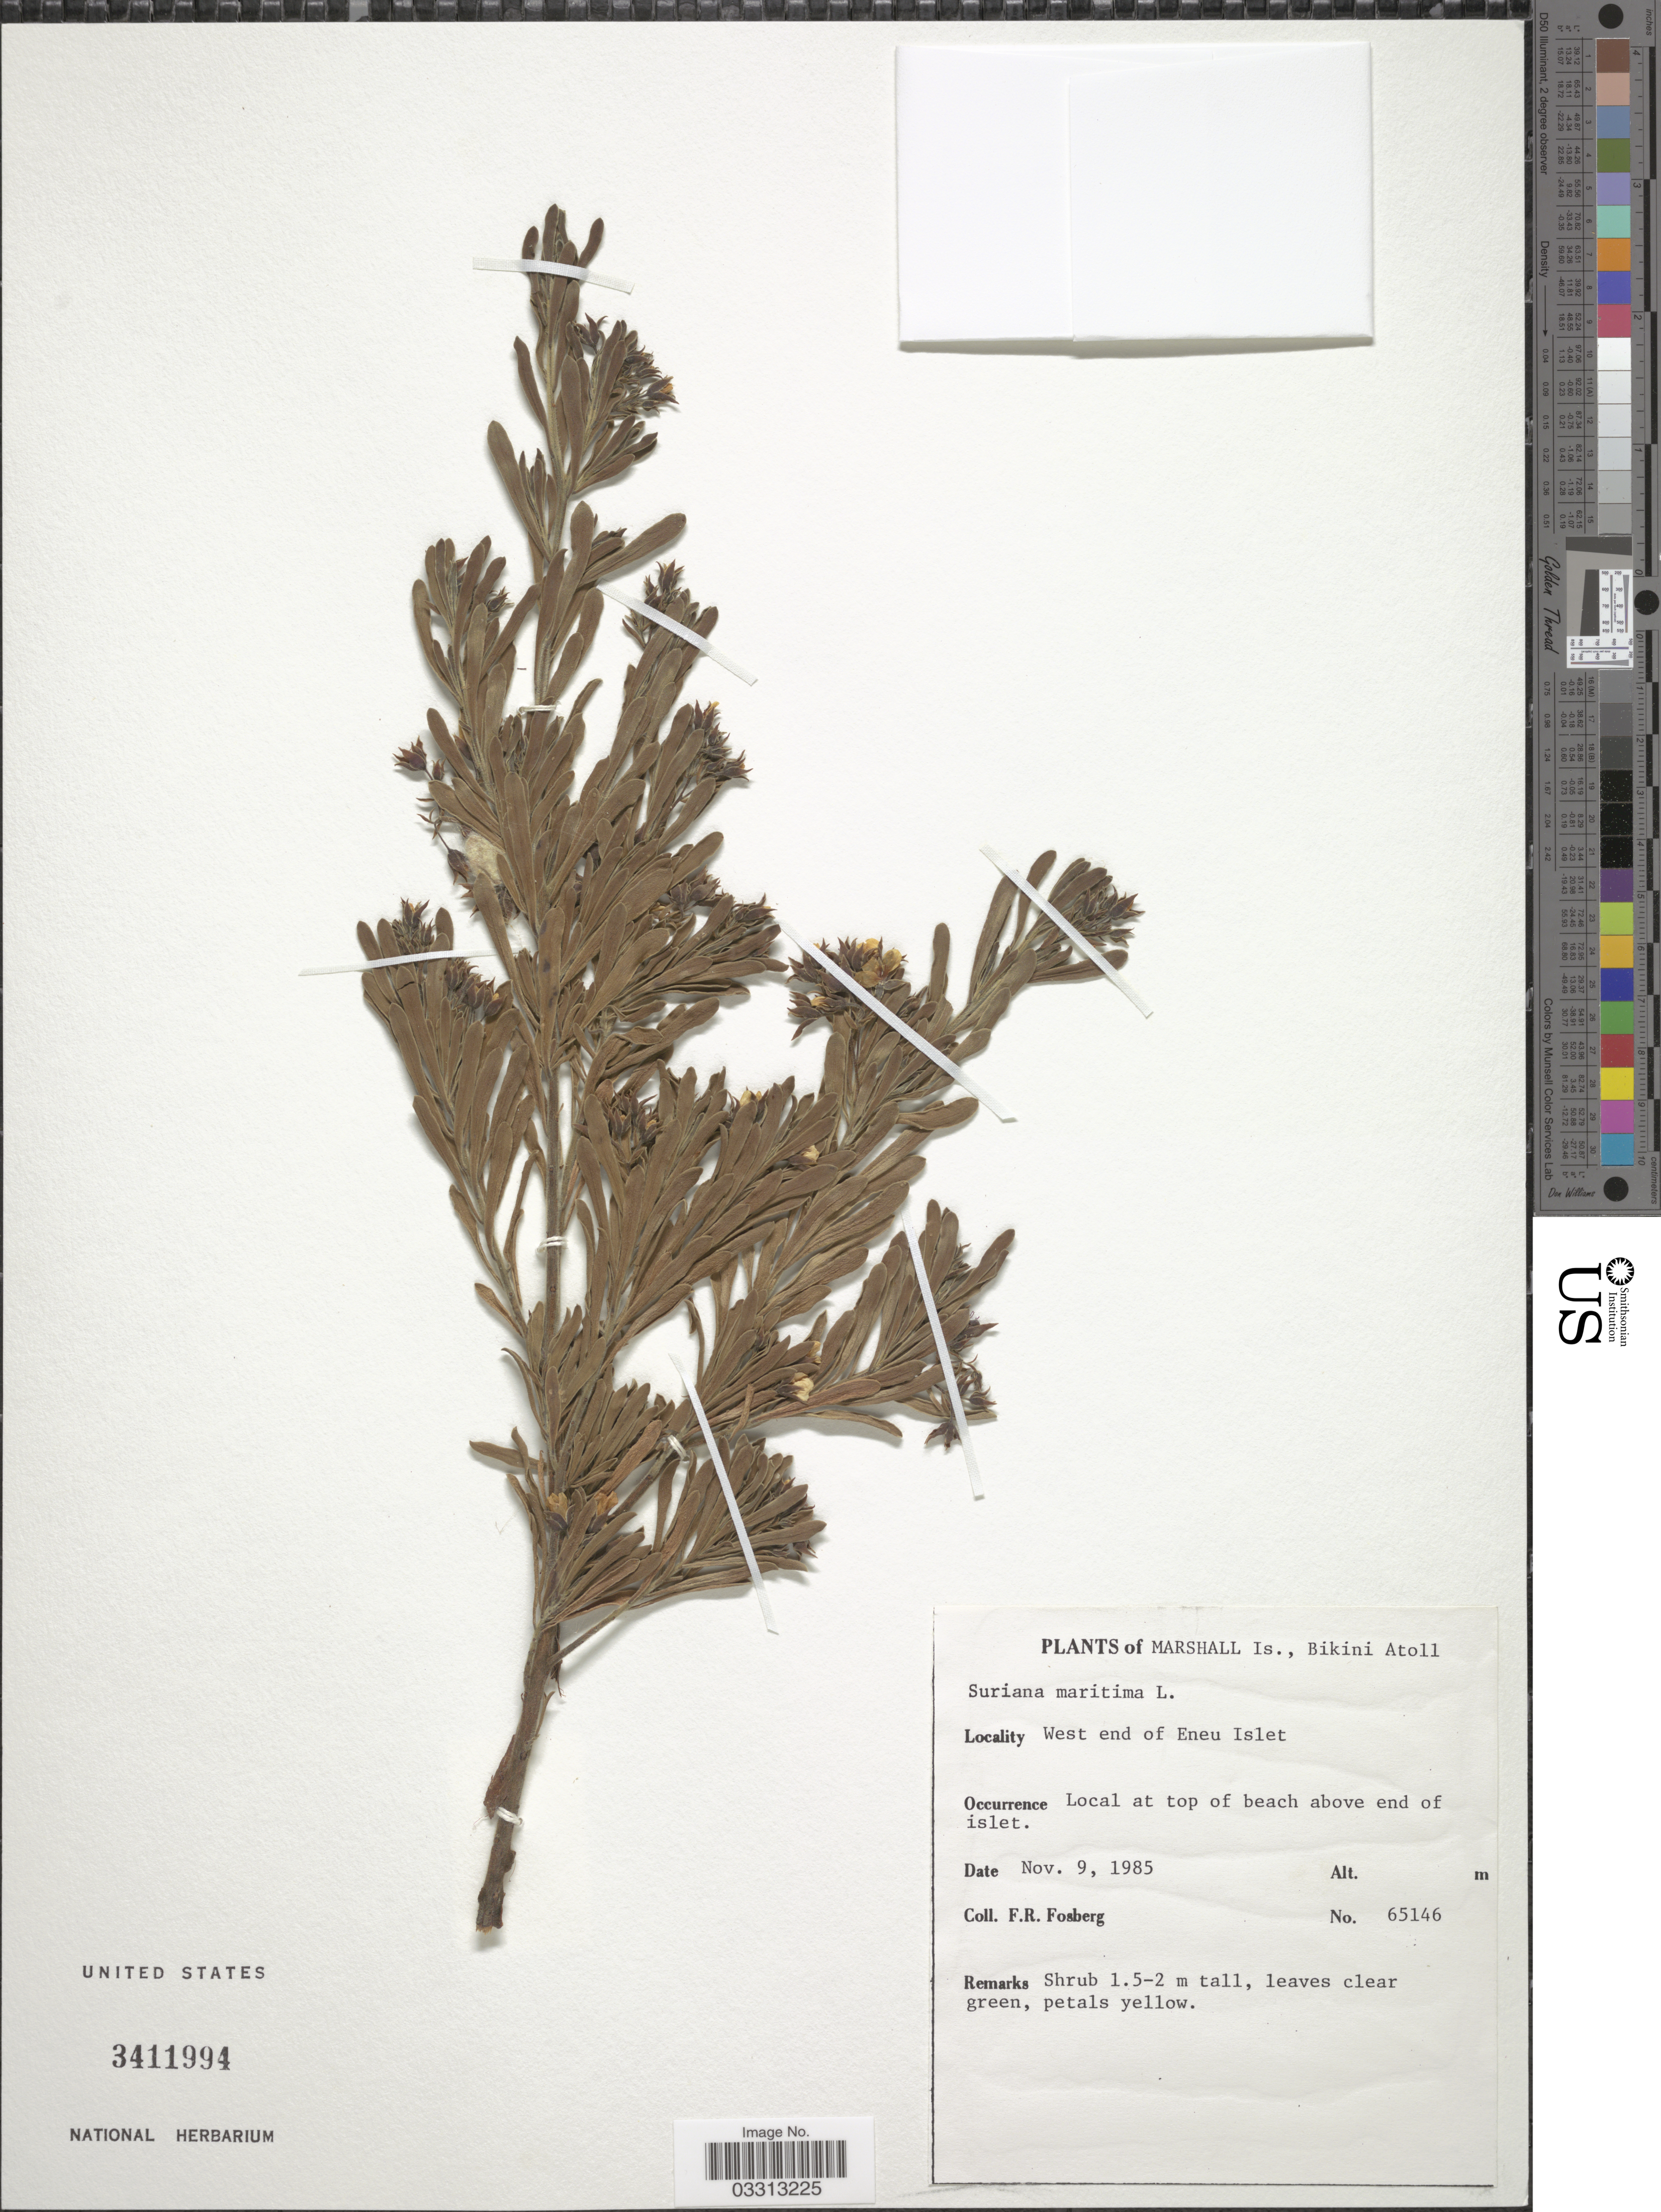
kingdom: Plantae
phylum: Tracheophyta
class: Magnoliopsida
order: Fabales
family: Surianaceae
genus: Suriana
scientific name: Suriana maritima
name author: L.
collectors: F. R. Fosberg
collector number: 65146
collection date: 1985-11-09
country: Marshall Islands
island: Bikini Atoll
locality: Bikini Atoll. West end of Eneu Islet. Top of beach above end of islet.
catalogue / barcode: US 3411994